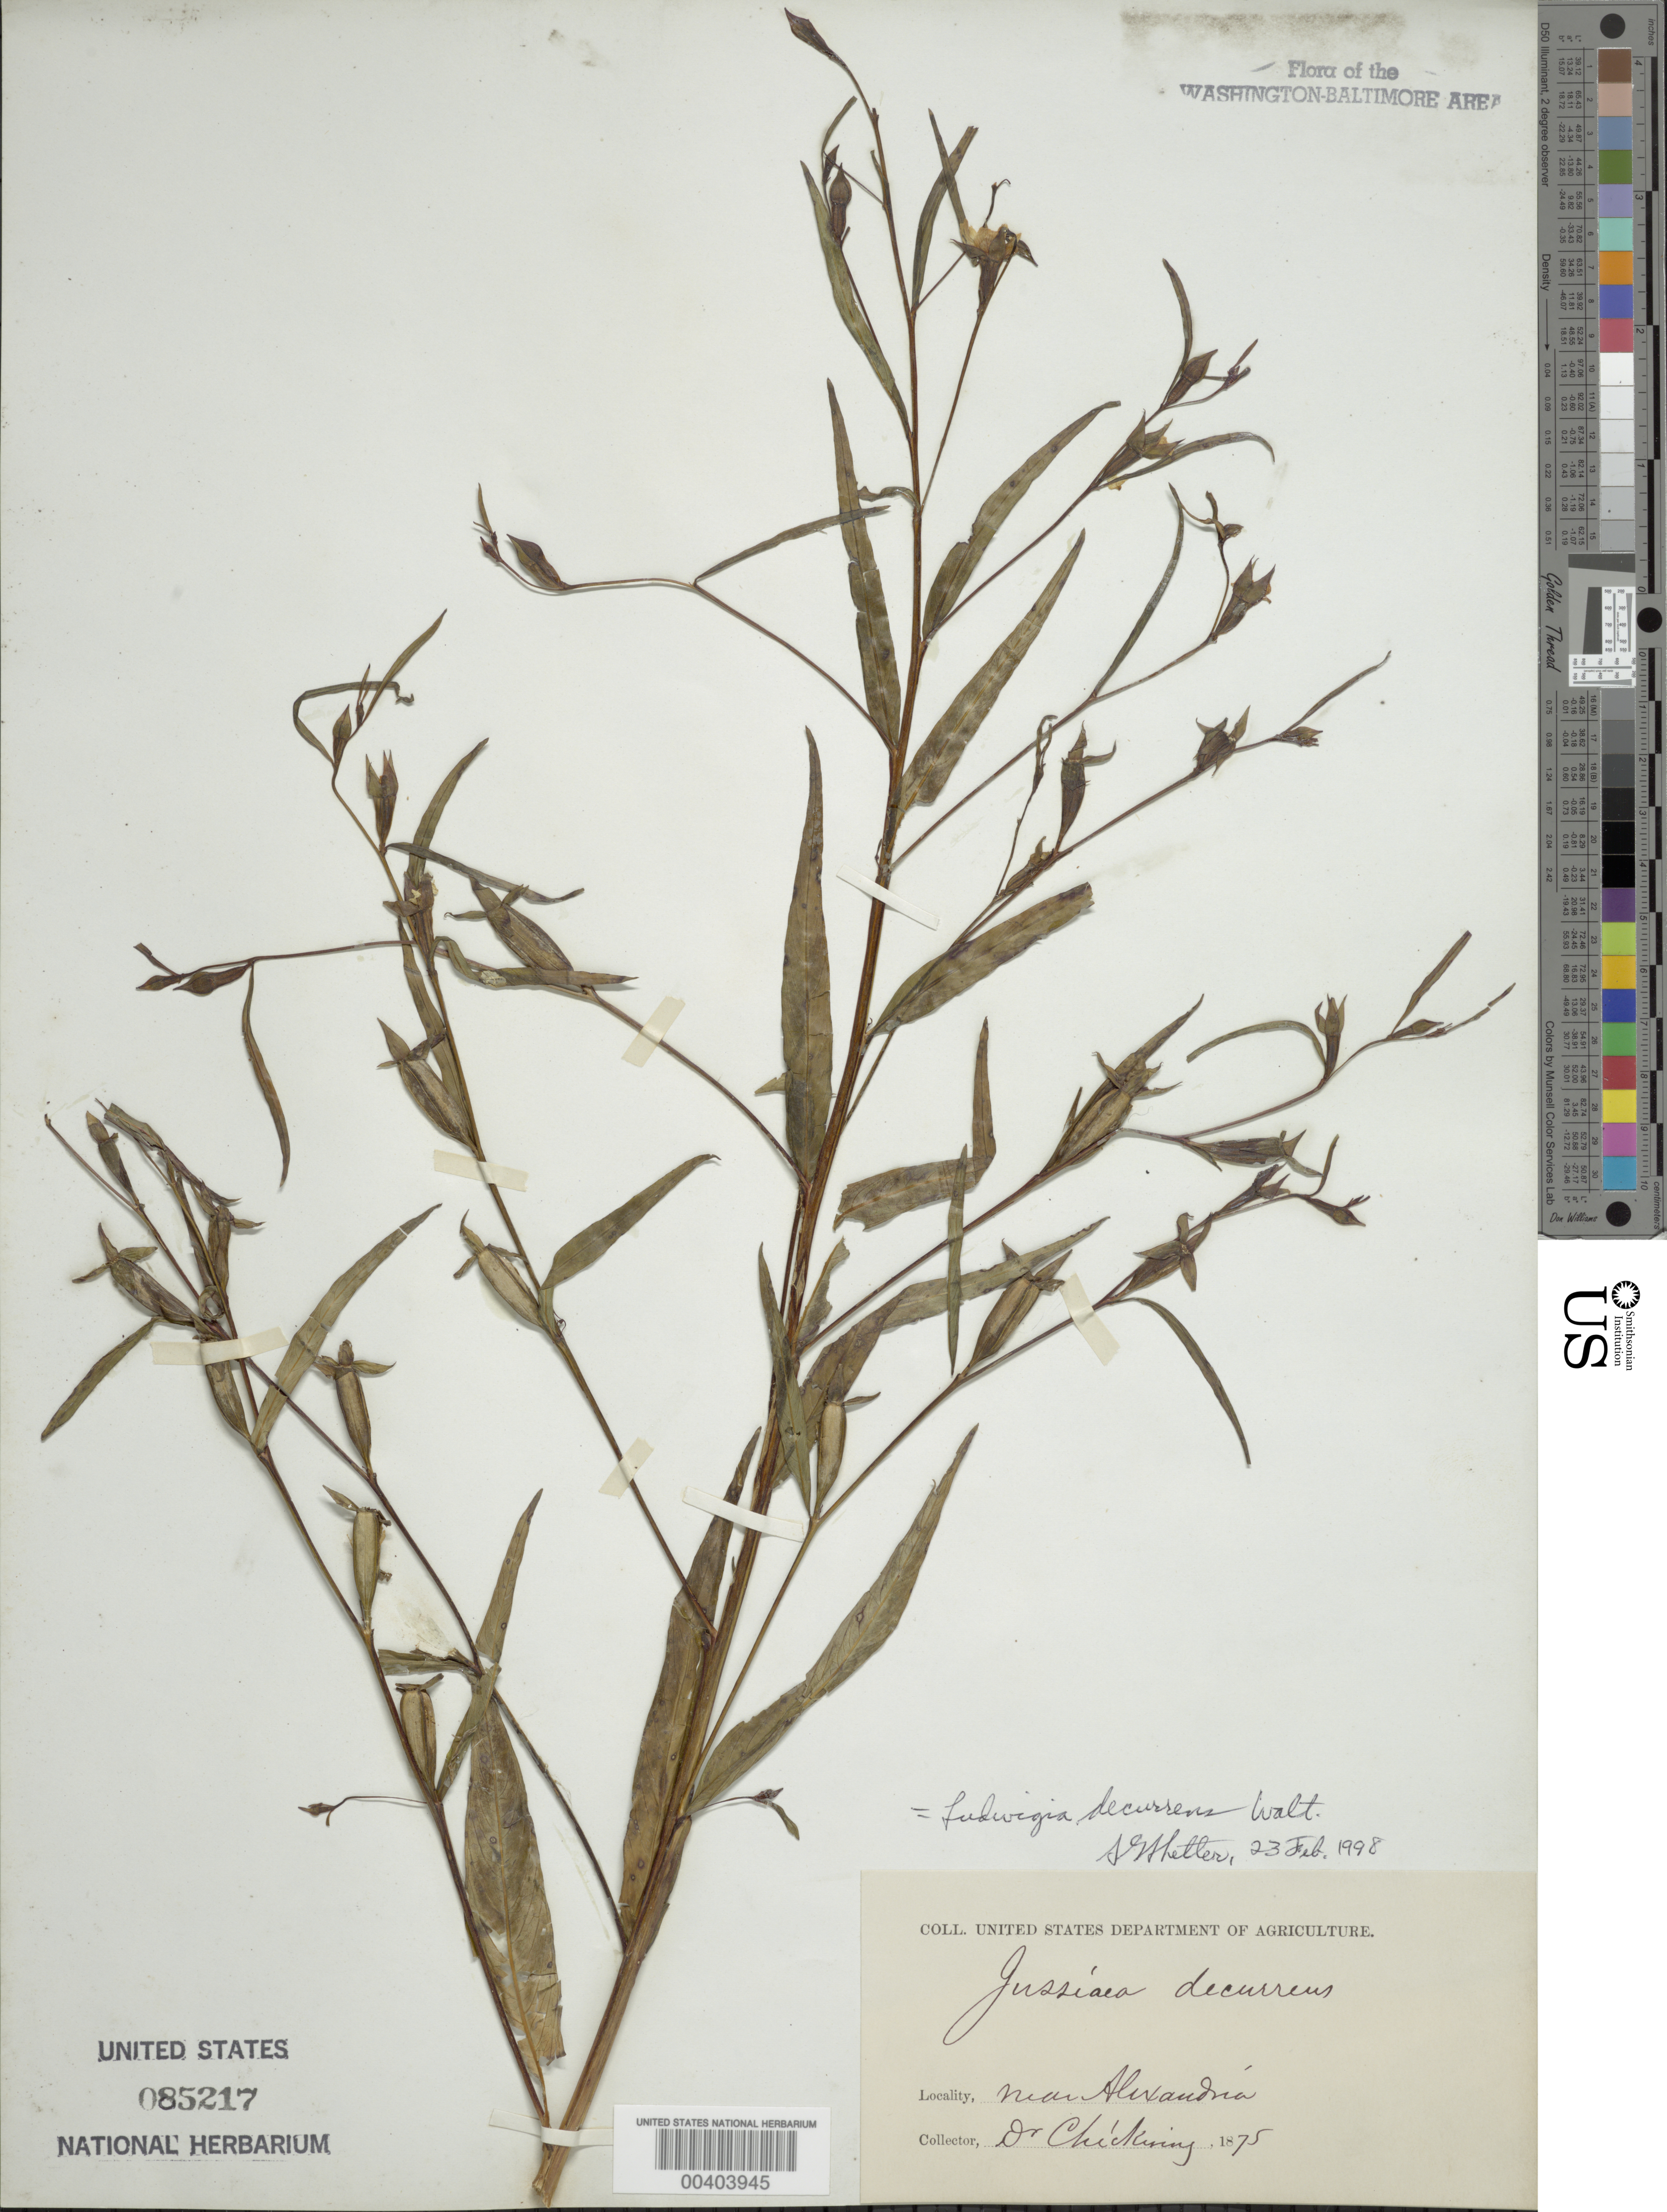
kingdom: Plantae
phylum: Tracheophyta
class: Magnoliopsida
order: Myrtales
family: Onagraceae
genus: Ludwigia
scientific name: Ludwigia decurrens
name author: Walter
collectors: J. W. Chickering Jr.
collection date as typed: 1875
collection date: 1875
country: United States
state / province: Virginia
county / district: Fairfax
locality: Near Alexandria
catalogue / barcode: US 85217